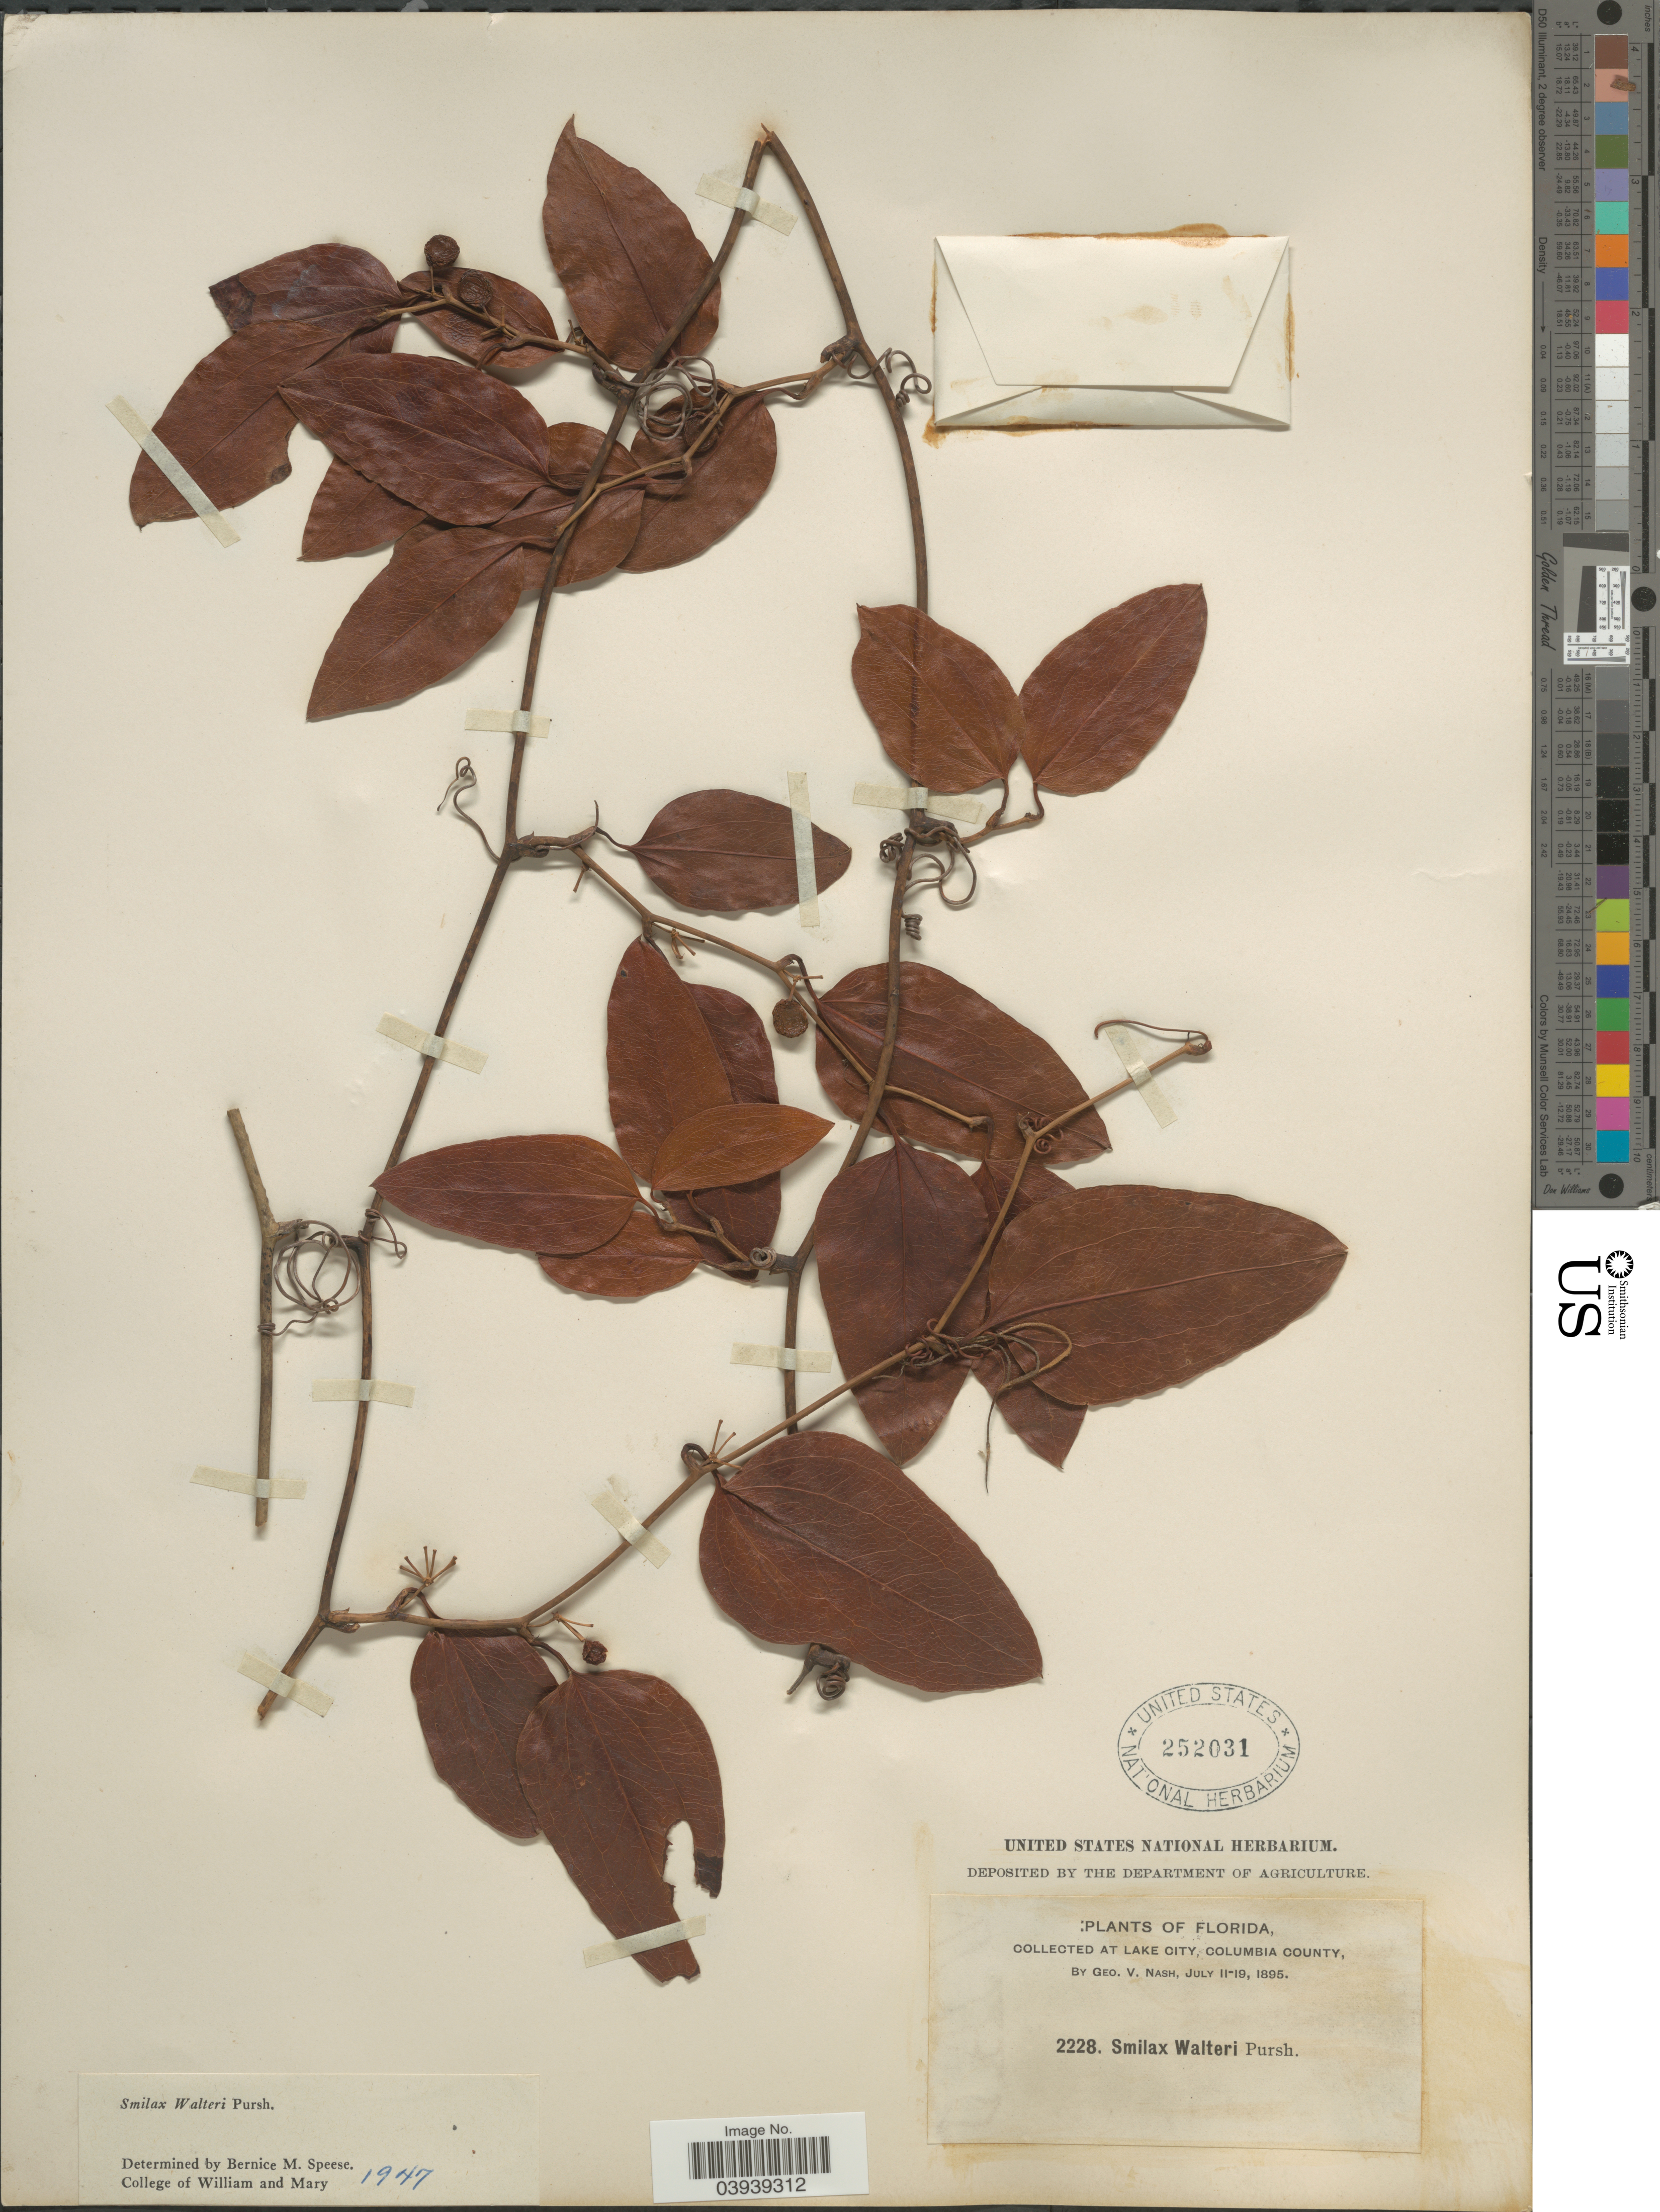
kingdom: Plantae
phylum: Tracheophyta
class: Liliopsida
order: Liliales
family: Smilacaceae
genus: Smilax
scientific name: Smilax walteri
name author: Pursh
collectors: G. V. Nash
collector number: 2228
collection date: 1895-07-11/1895-07-19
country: United States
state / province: Florida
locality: Lake City, Columbia County.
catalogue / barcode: US 252031